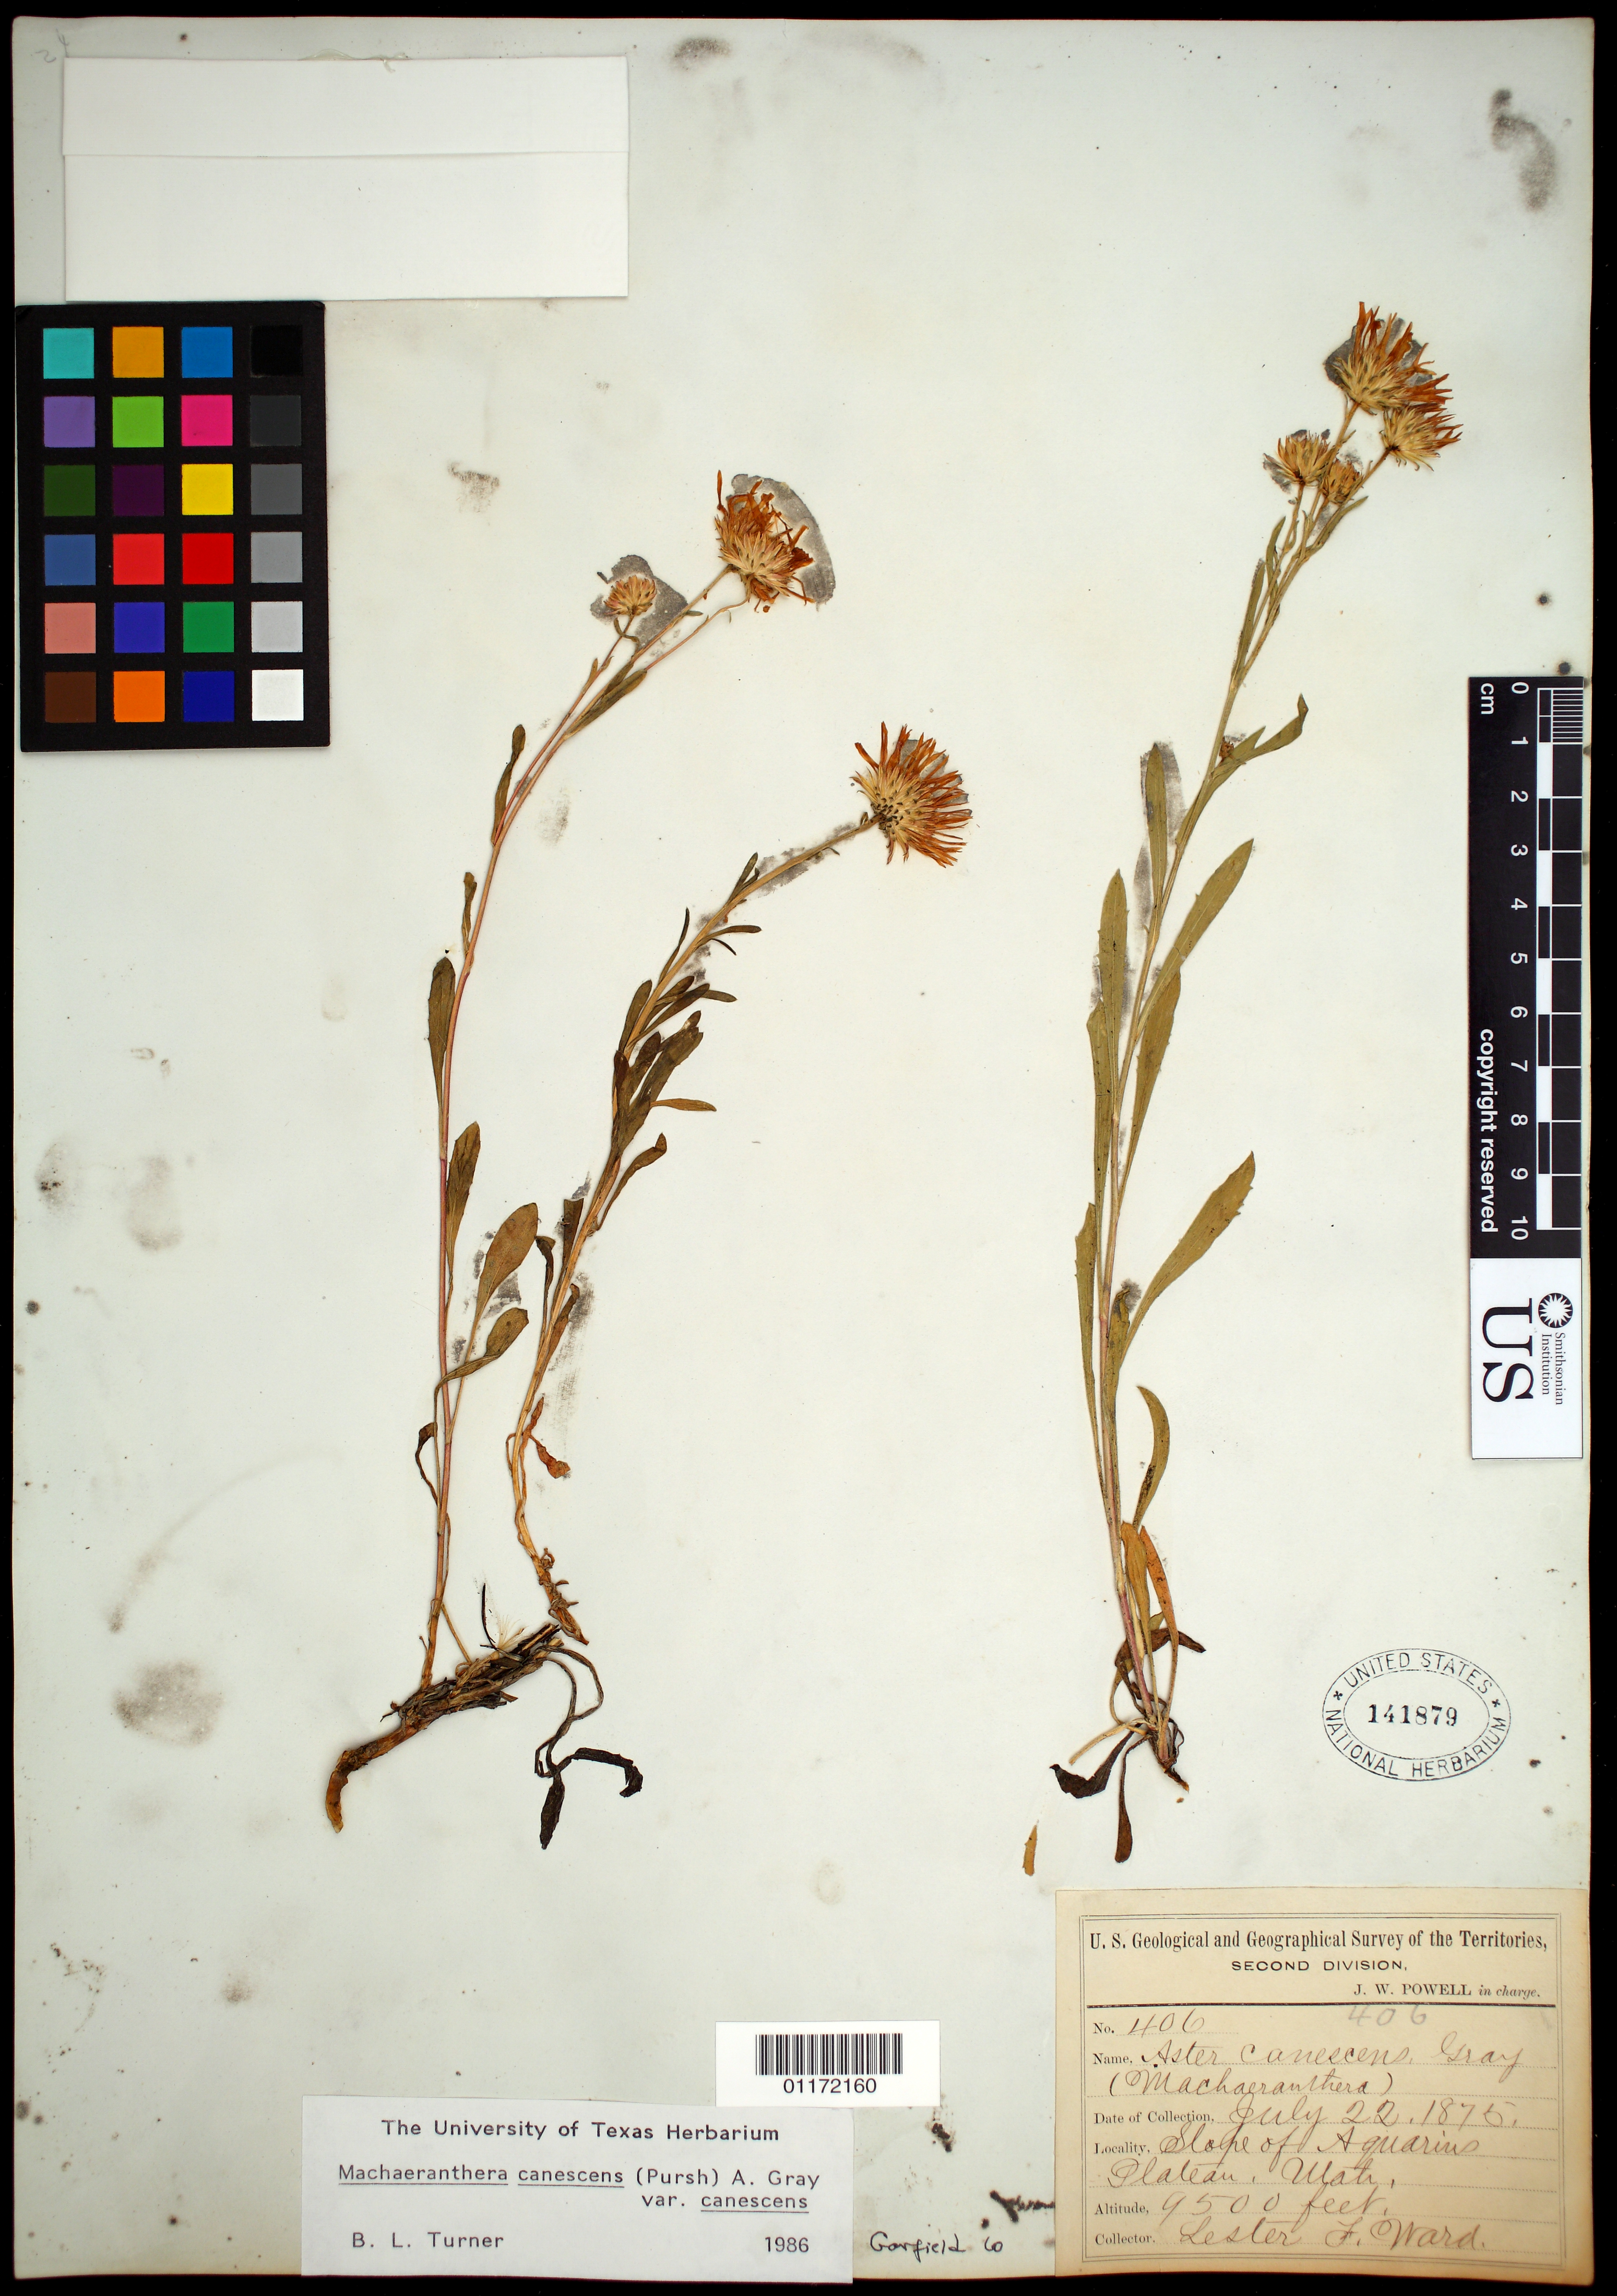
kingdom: Plantae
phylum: Tracheophyta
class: Magnoliopsida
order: Asterales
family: Asteraceae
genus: Machaeranthera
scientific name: Machaeranthera canescens var. canescens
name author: (Pursh) A. Gray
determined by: Turner, B. L.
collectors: L. F. Ward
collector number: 406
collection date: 1875-07-22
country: United States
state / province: Utah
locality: Slope of Aquarius Plateau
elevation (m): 2896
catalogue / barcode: US 141879